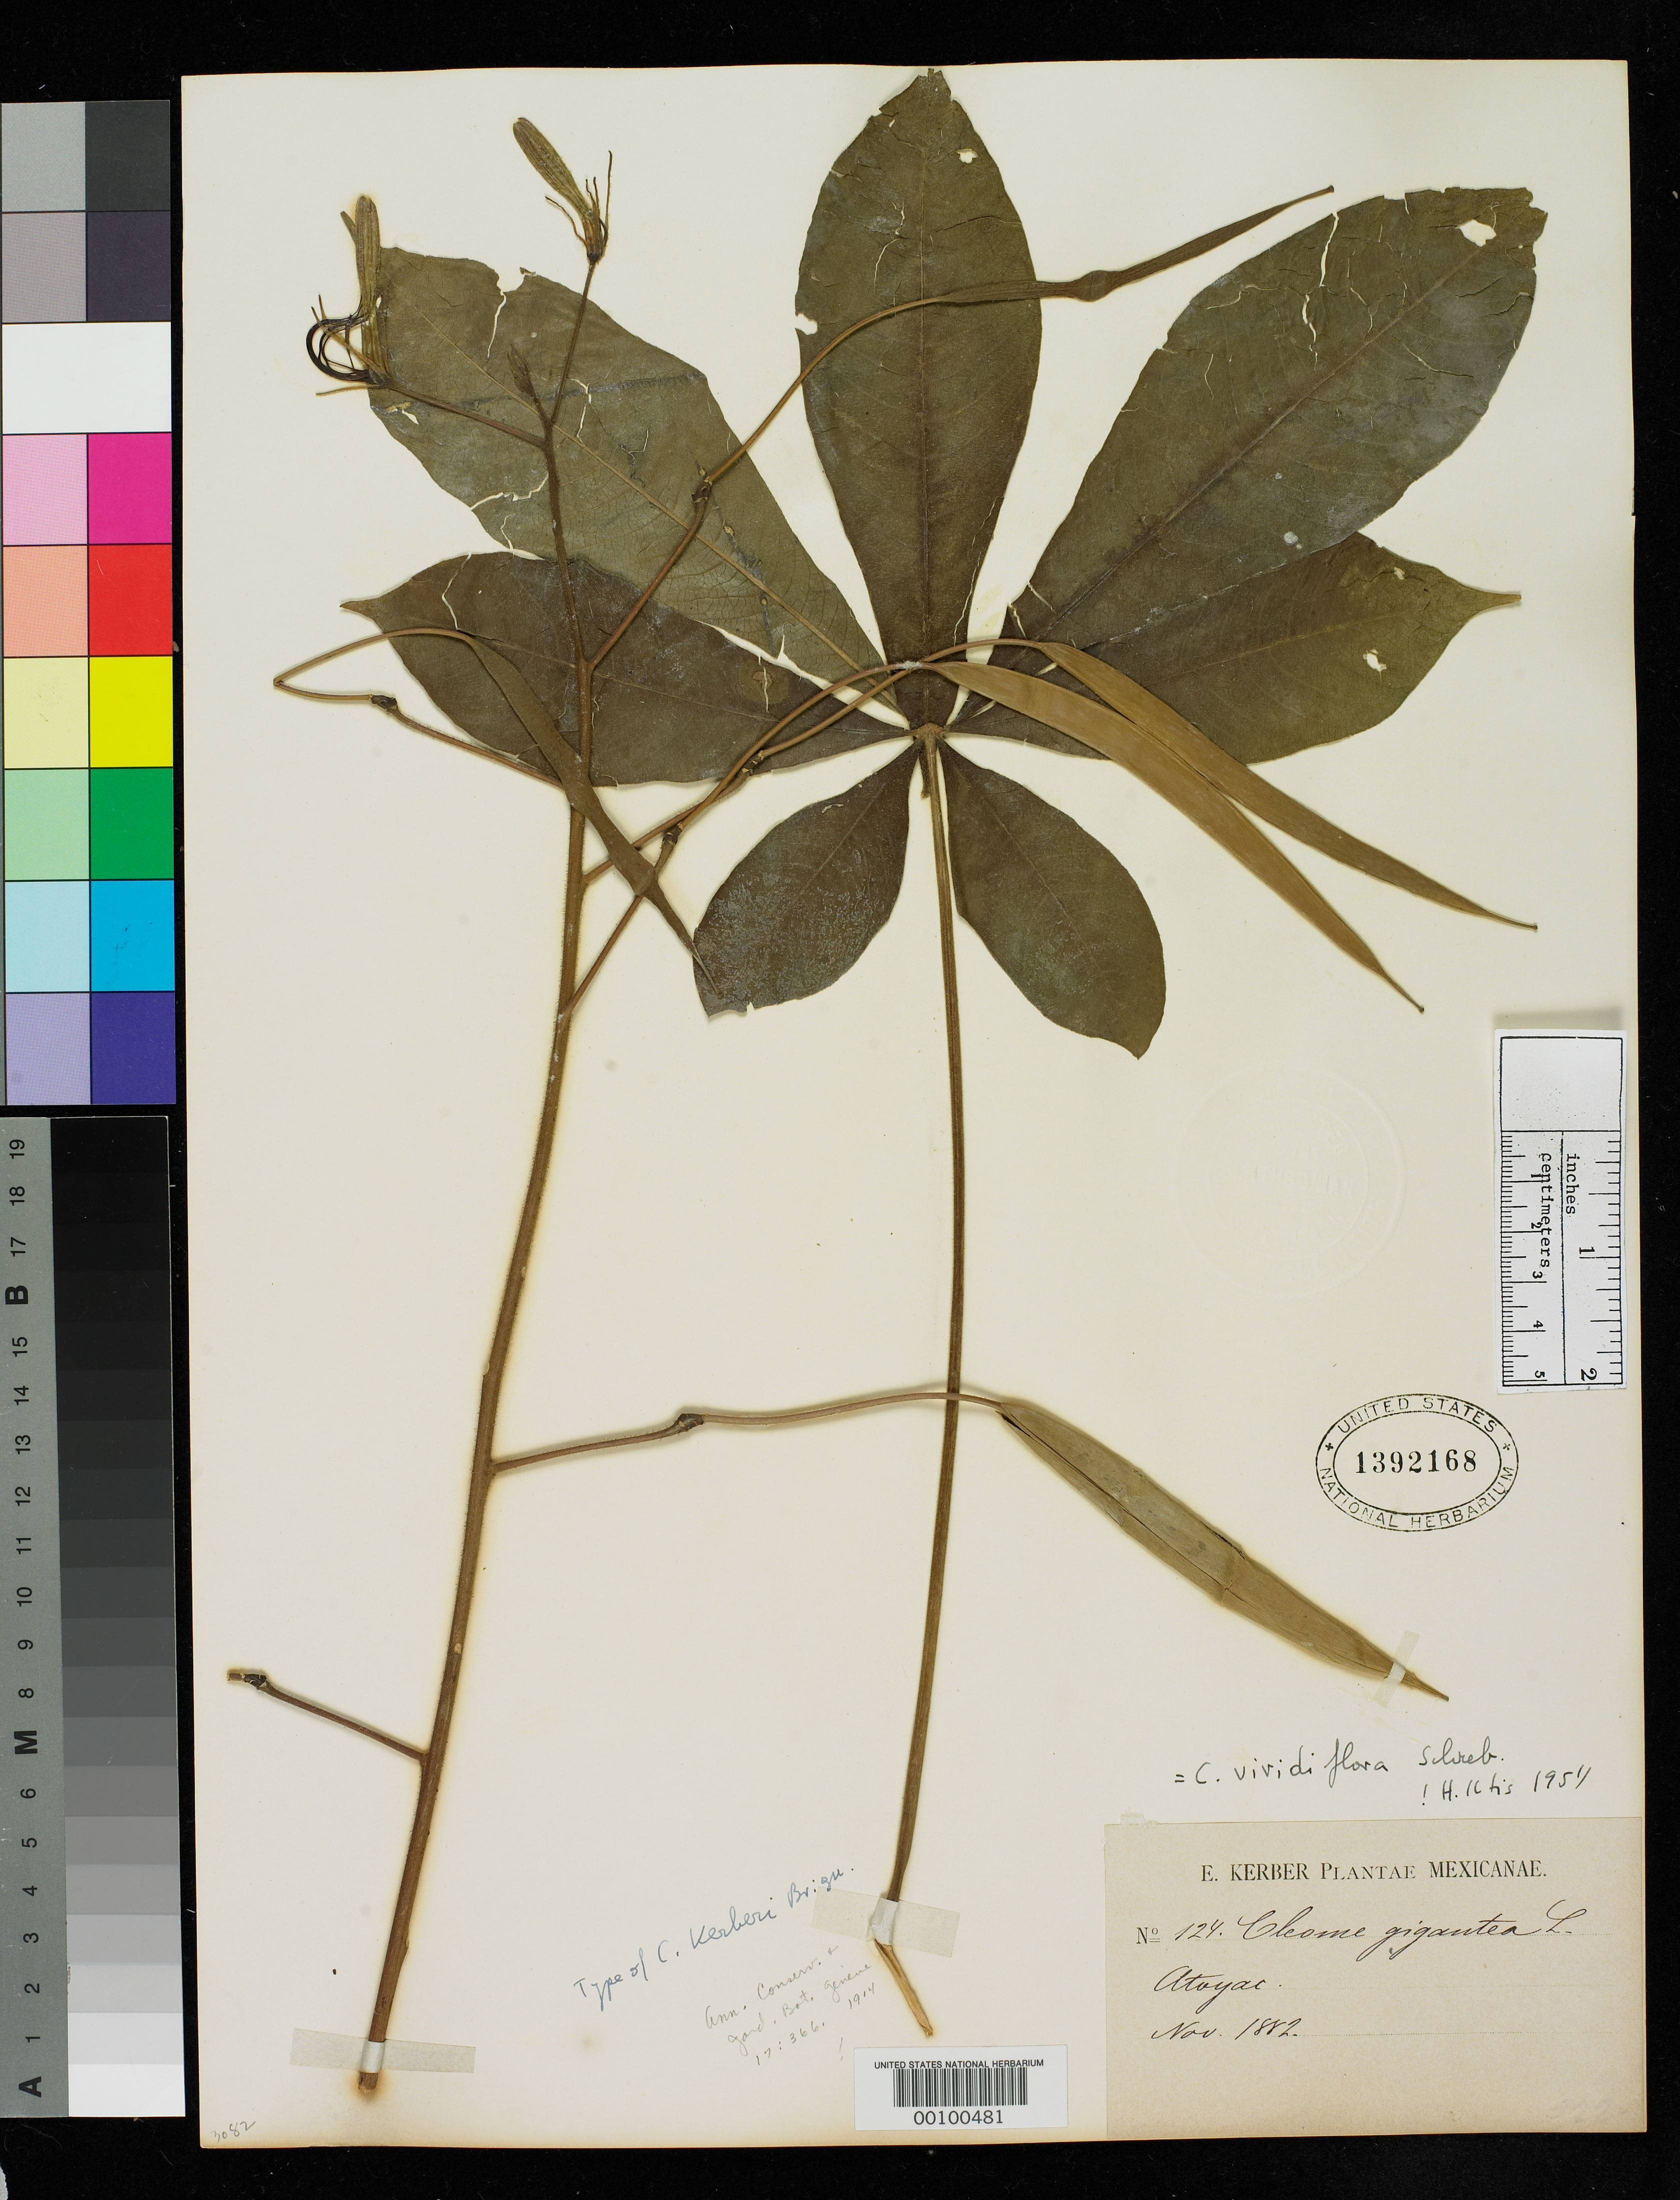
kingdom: Plantae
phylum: Tracheophyta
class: Magnoliopsida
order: Brassicales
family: Cleomaceae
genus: Cleome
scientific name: Cleome kerberi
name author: Briq.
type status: Isotype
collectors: E. Kerber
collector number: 124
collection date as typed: Nov 1882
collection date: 1882-11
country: Mexico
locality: Atoyac.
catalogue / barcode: US 1392168